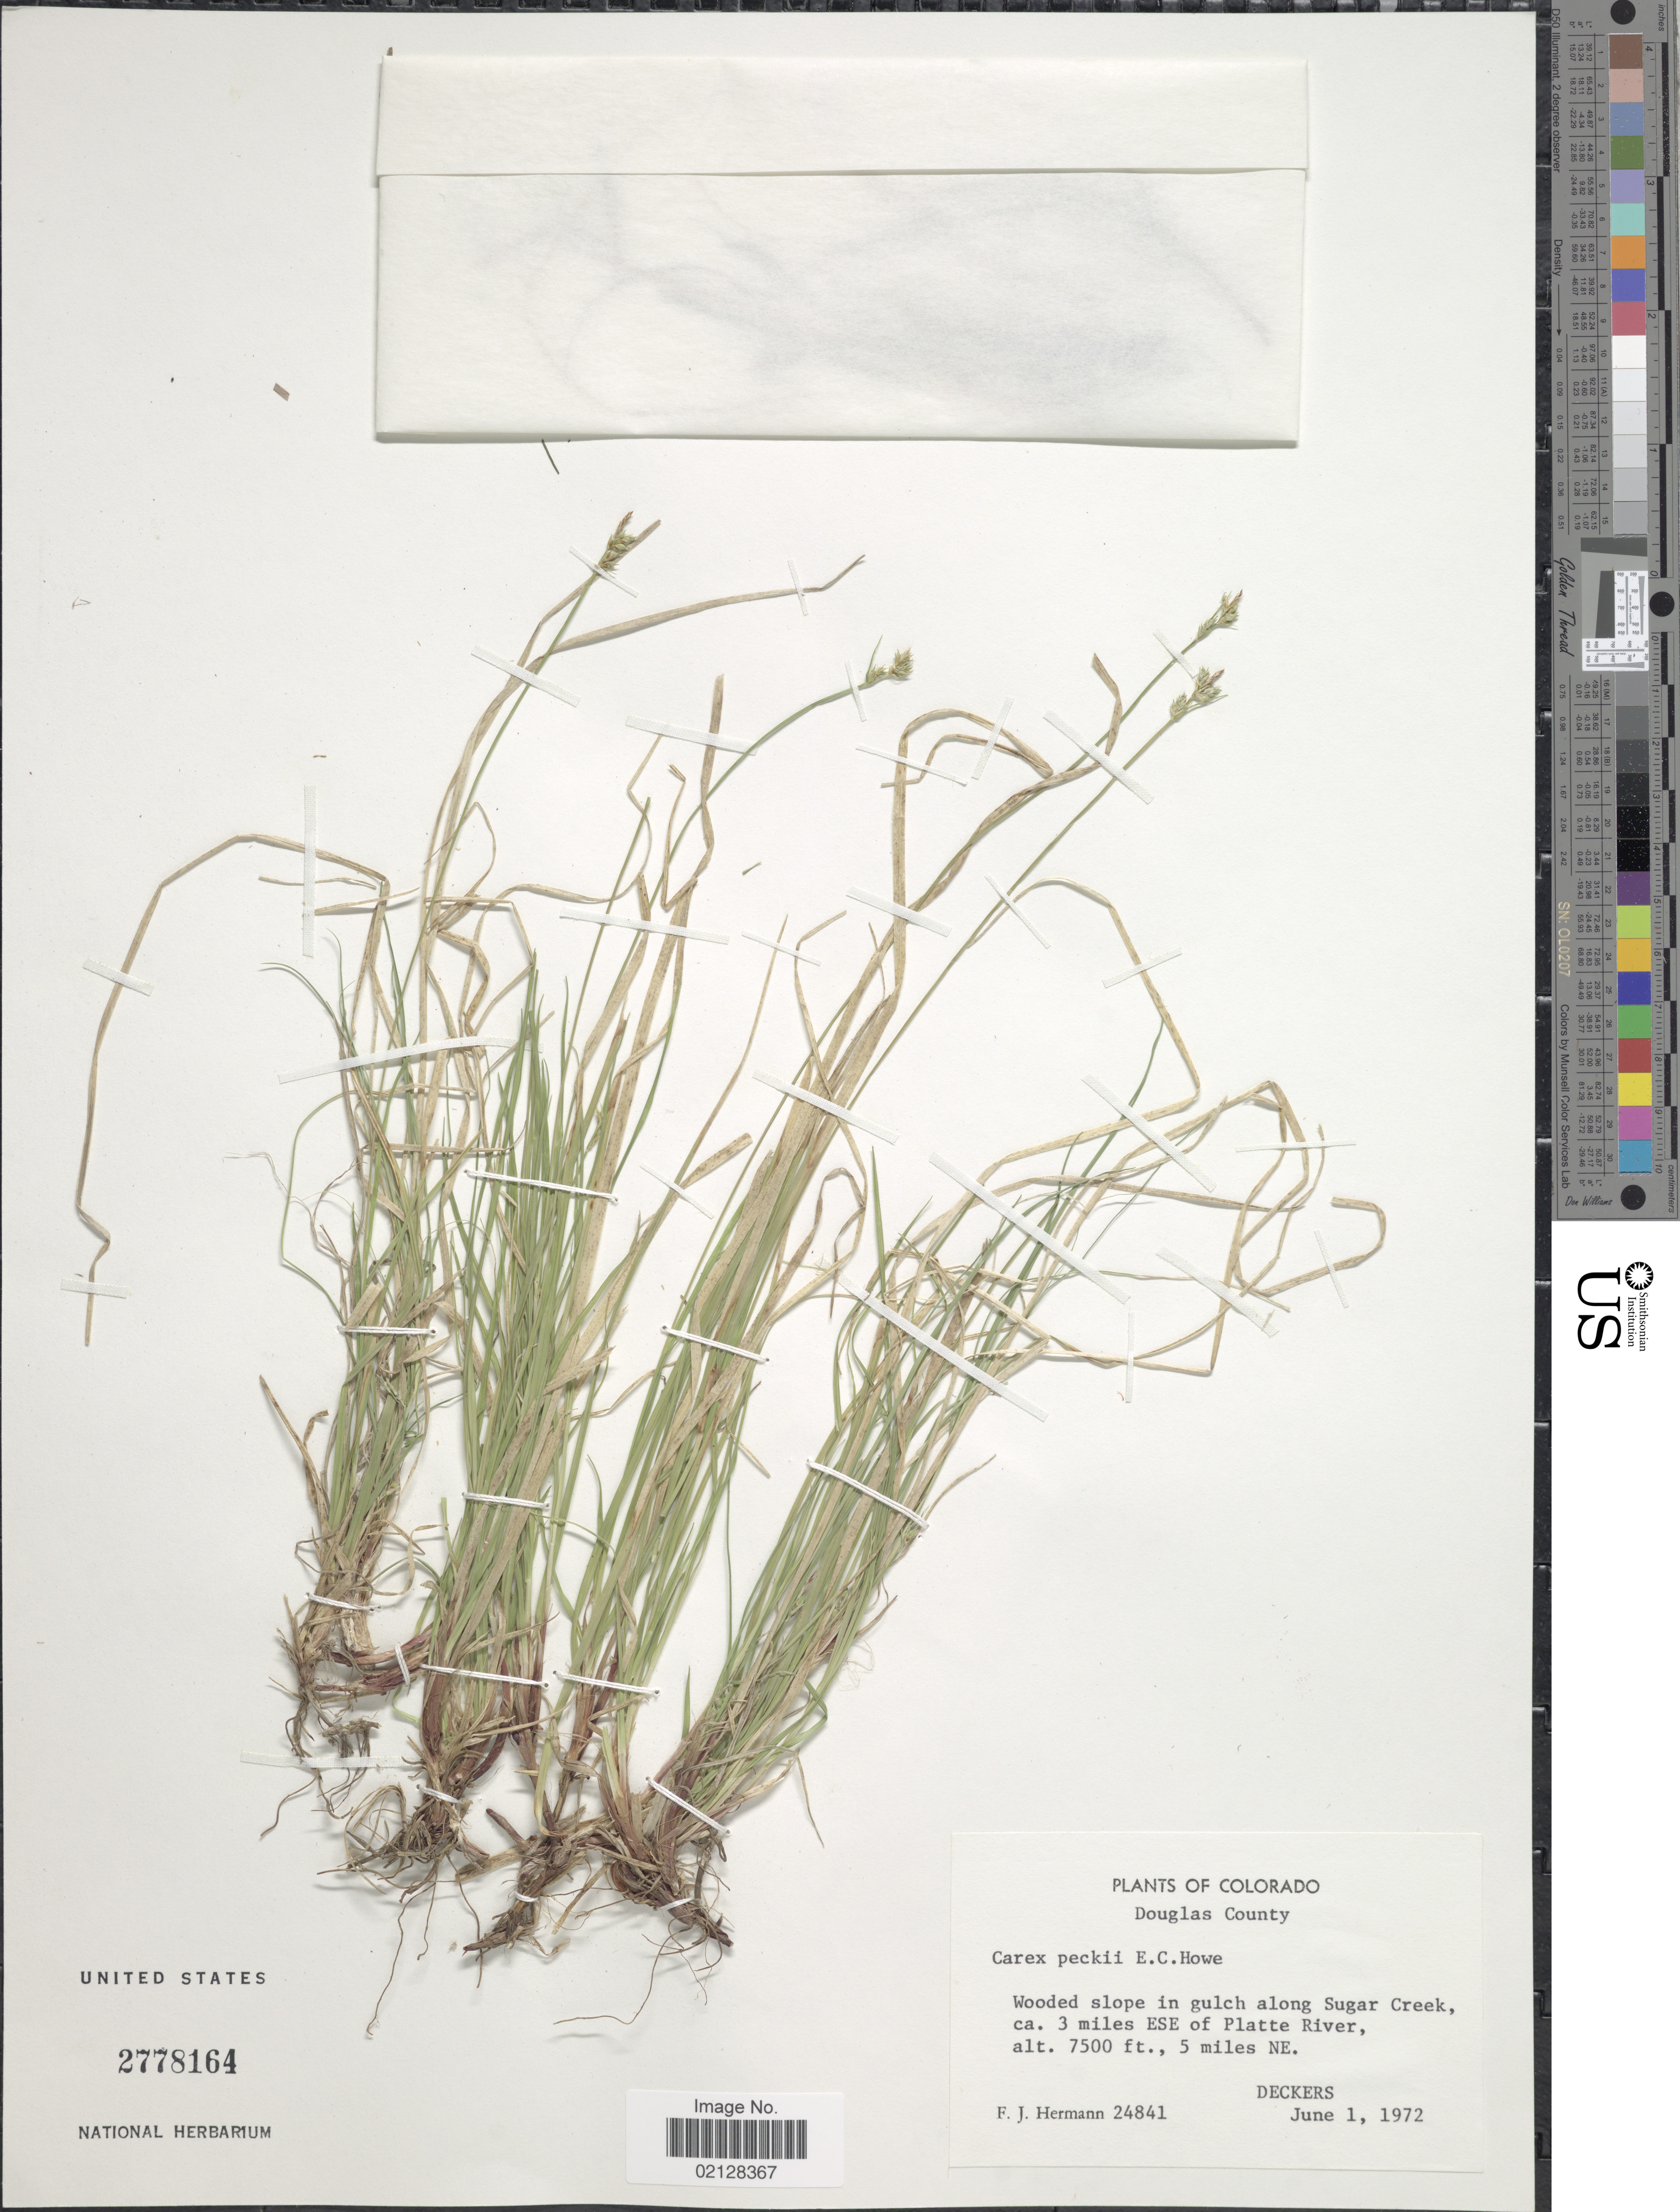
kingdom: Plantae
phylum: Tracheophyta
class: Liliopsida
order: Poales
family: Cyperaceae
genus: Carex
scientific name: Carex peckii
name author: Howe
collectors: F. J. Hermann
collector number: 24841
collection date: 1972-06-01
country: United States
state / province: Colorado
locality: Douglas County, Wooded slope in gulch along Sugar Creek, 3 miles ESE of Platte River, 5 miles NE, Deckers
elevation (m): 2286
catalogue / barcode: US 2778164